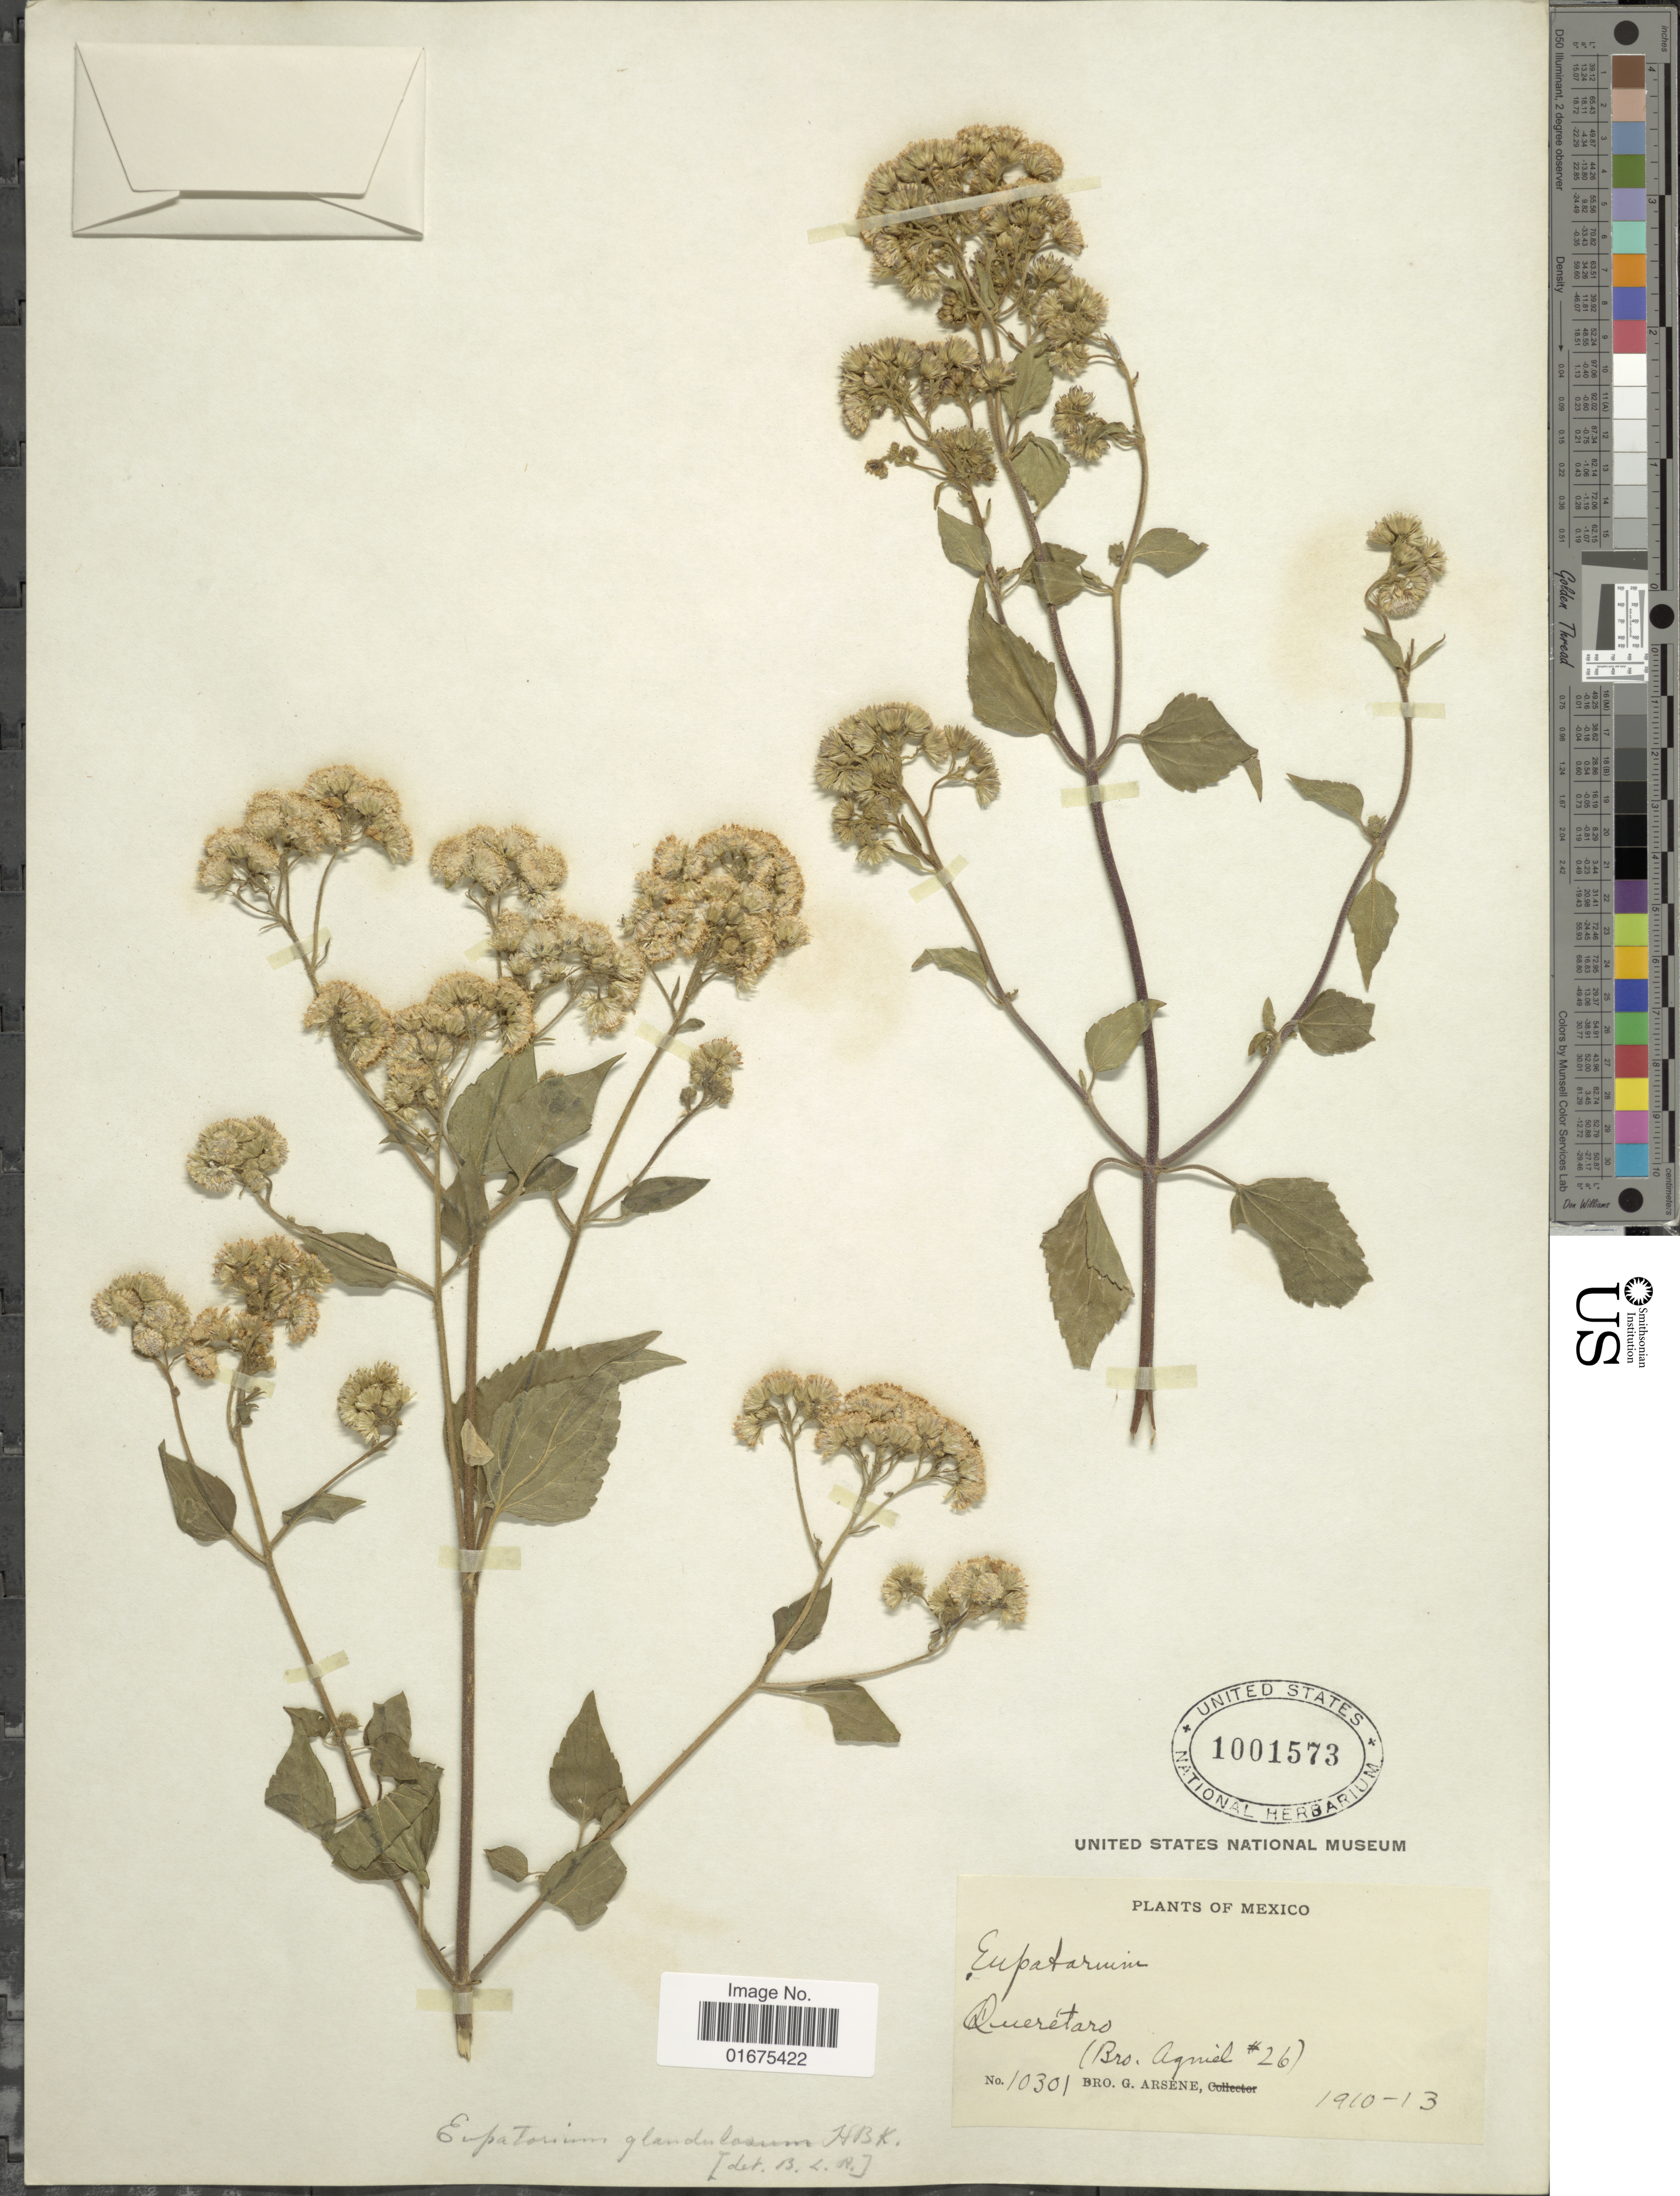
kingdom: Plantae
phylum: Tracheophyta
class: Magnoliopsida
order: Asterales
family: Asteraceae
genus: Ageratina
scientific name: Ageratina adenophora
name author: (Spreng.) R.M. King & H. Rob.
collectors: Bro. G. Arsène & Bro. Agniel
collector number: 10301/26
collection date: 1910/1913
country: Mexico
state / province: Querétaro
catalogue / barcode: US 1001573